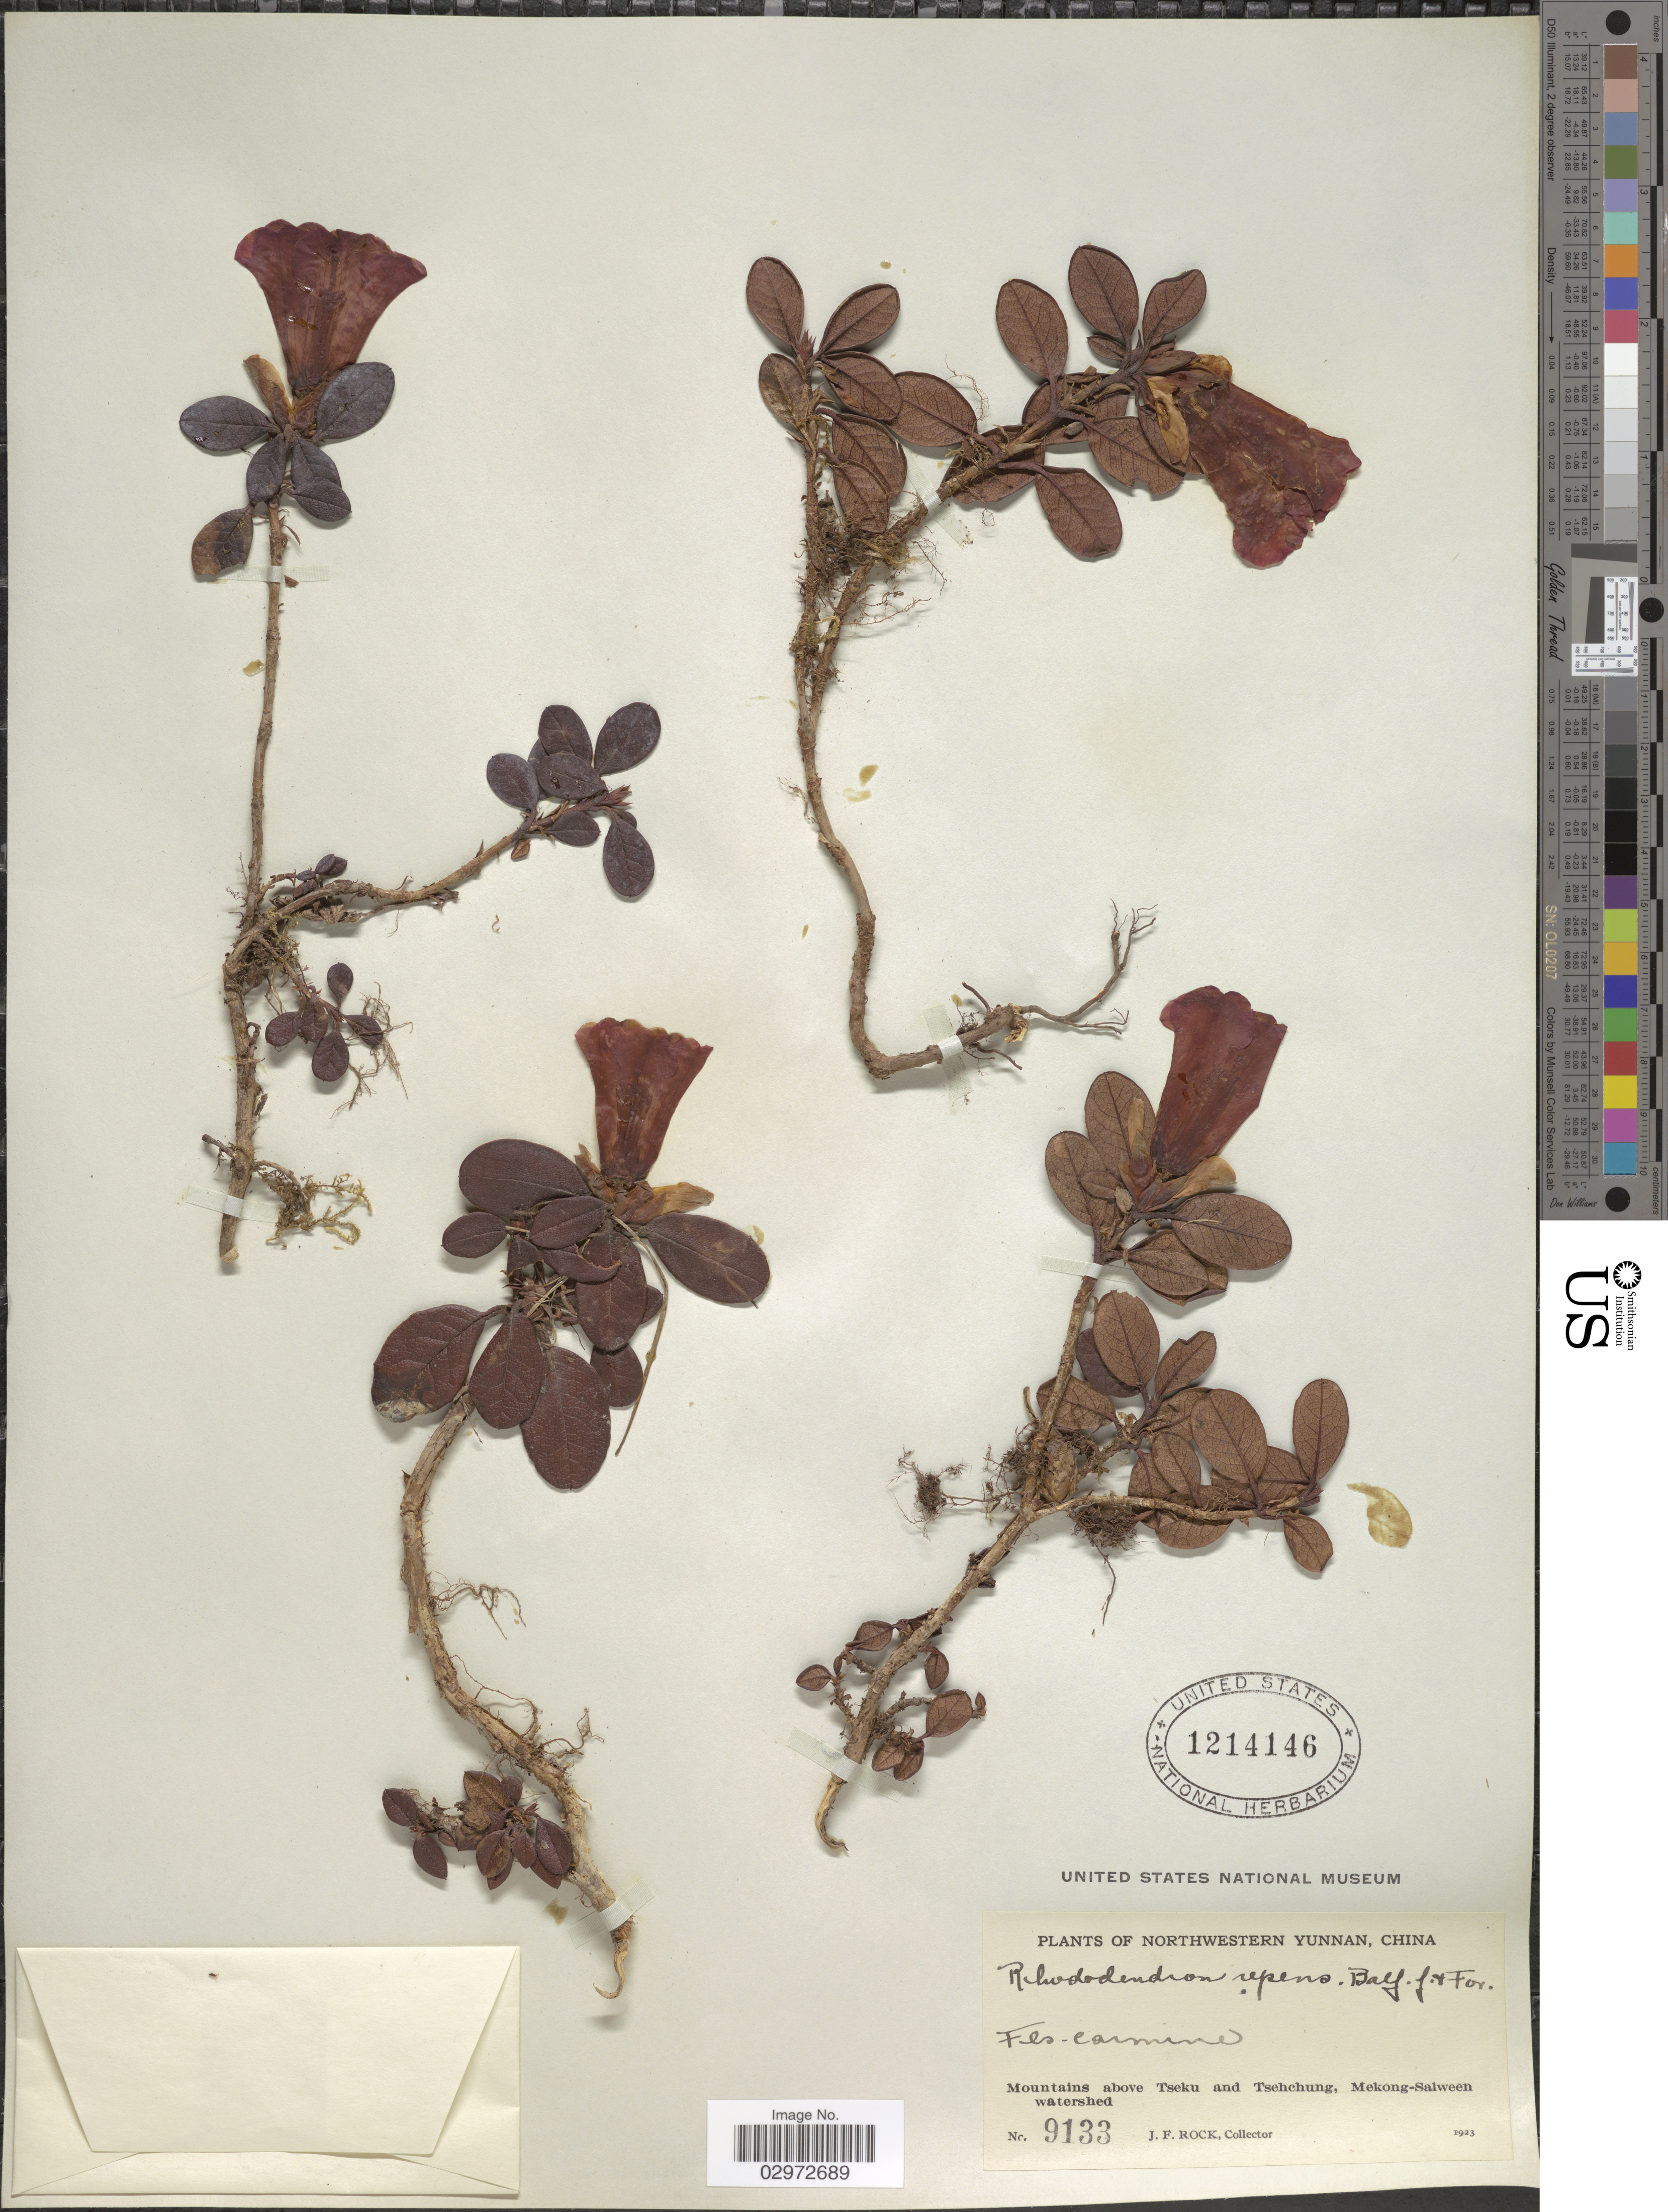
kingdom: Plantae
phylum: Tracheophyta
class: Magnoliopsida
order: Ericales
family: Ericaceae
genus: Rhododendron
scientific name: Rhododendron repens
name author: Balf. f. & Forrest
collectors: J. Rock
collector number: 9133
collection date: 1923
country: China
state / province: Yunnan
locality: Northwestern Yunnan. Mountains above Tseku and Tsehchung, Mekong-Salween watershed.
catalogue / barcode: US 1214146